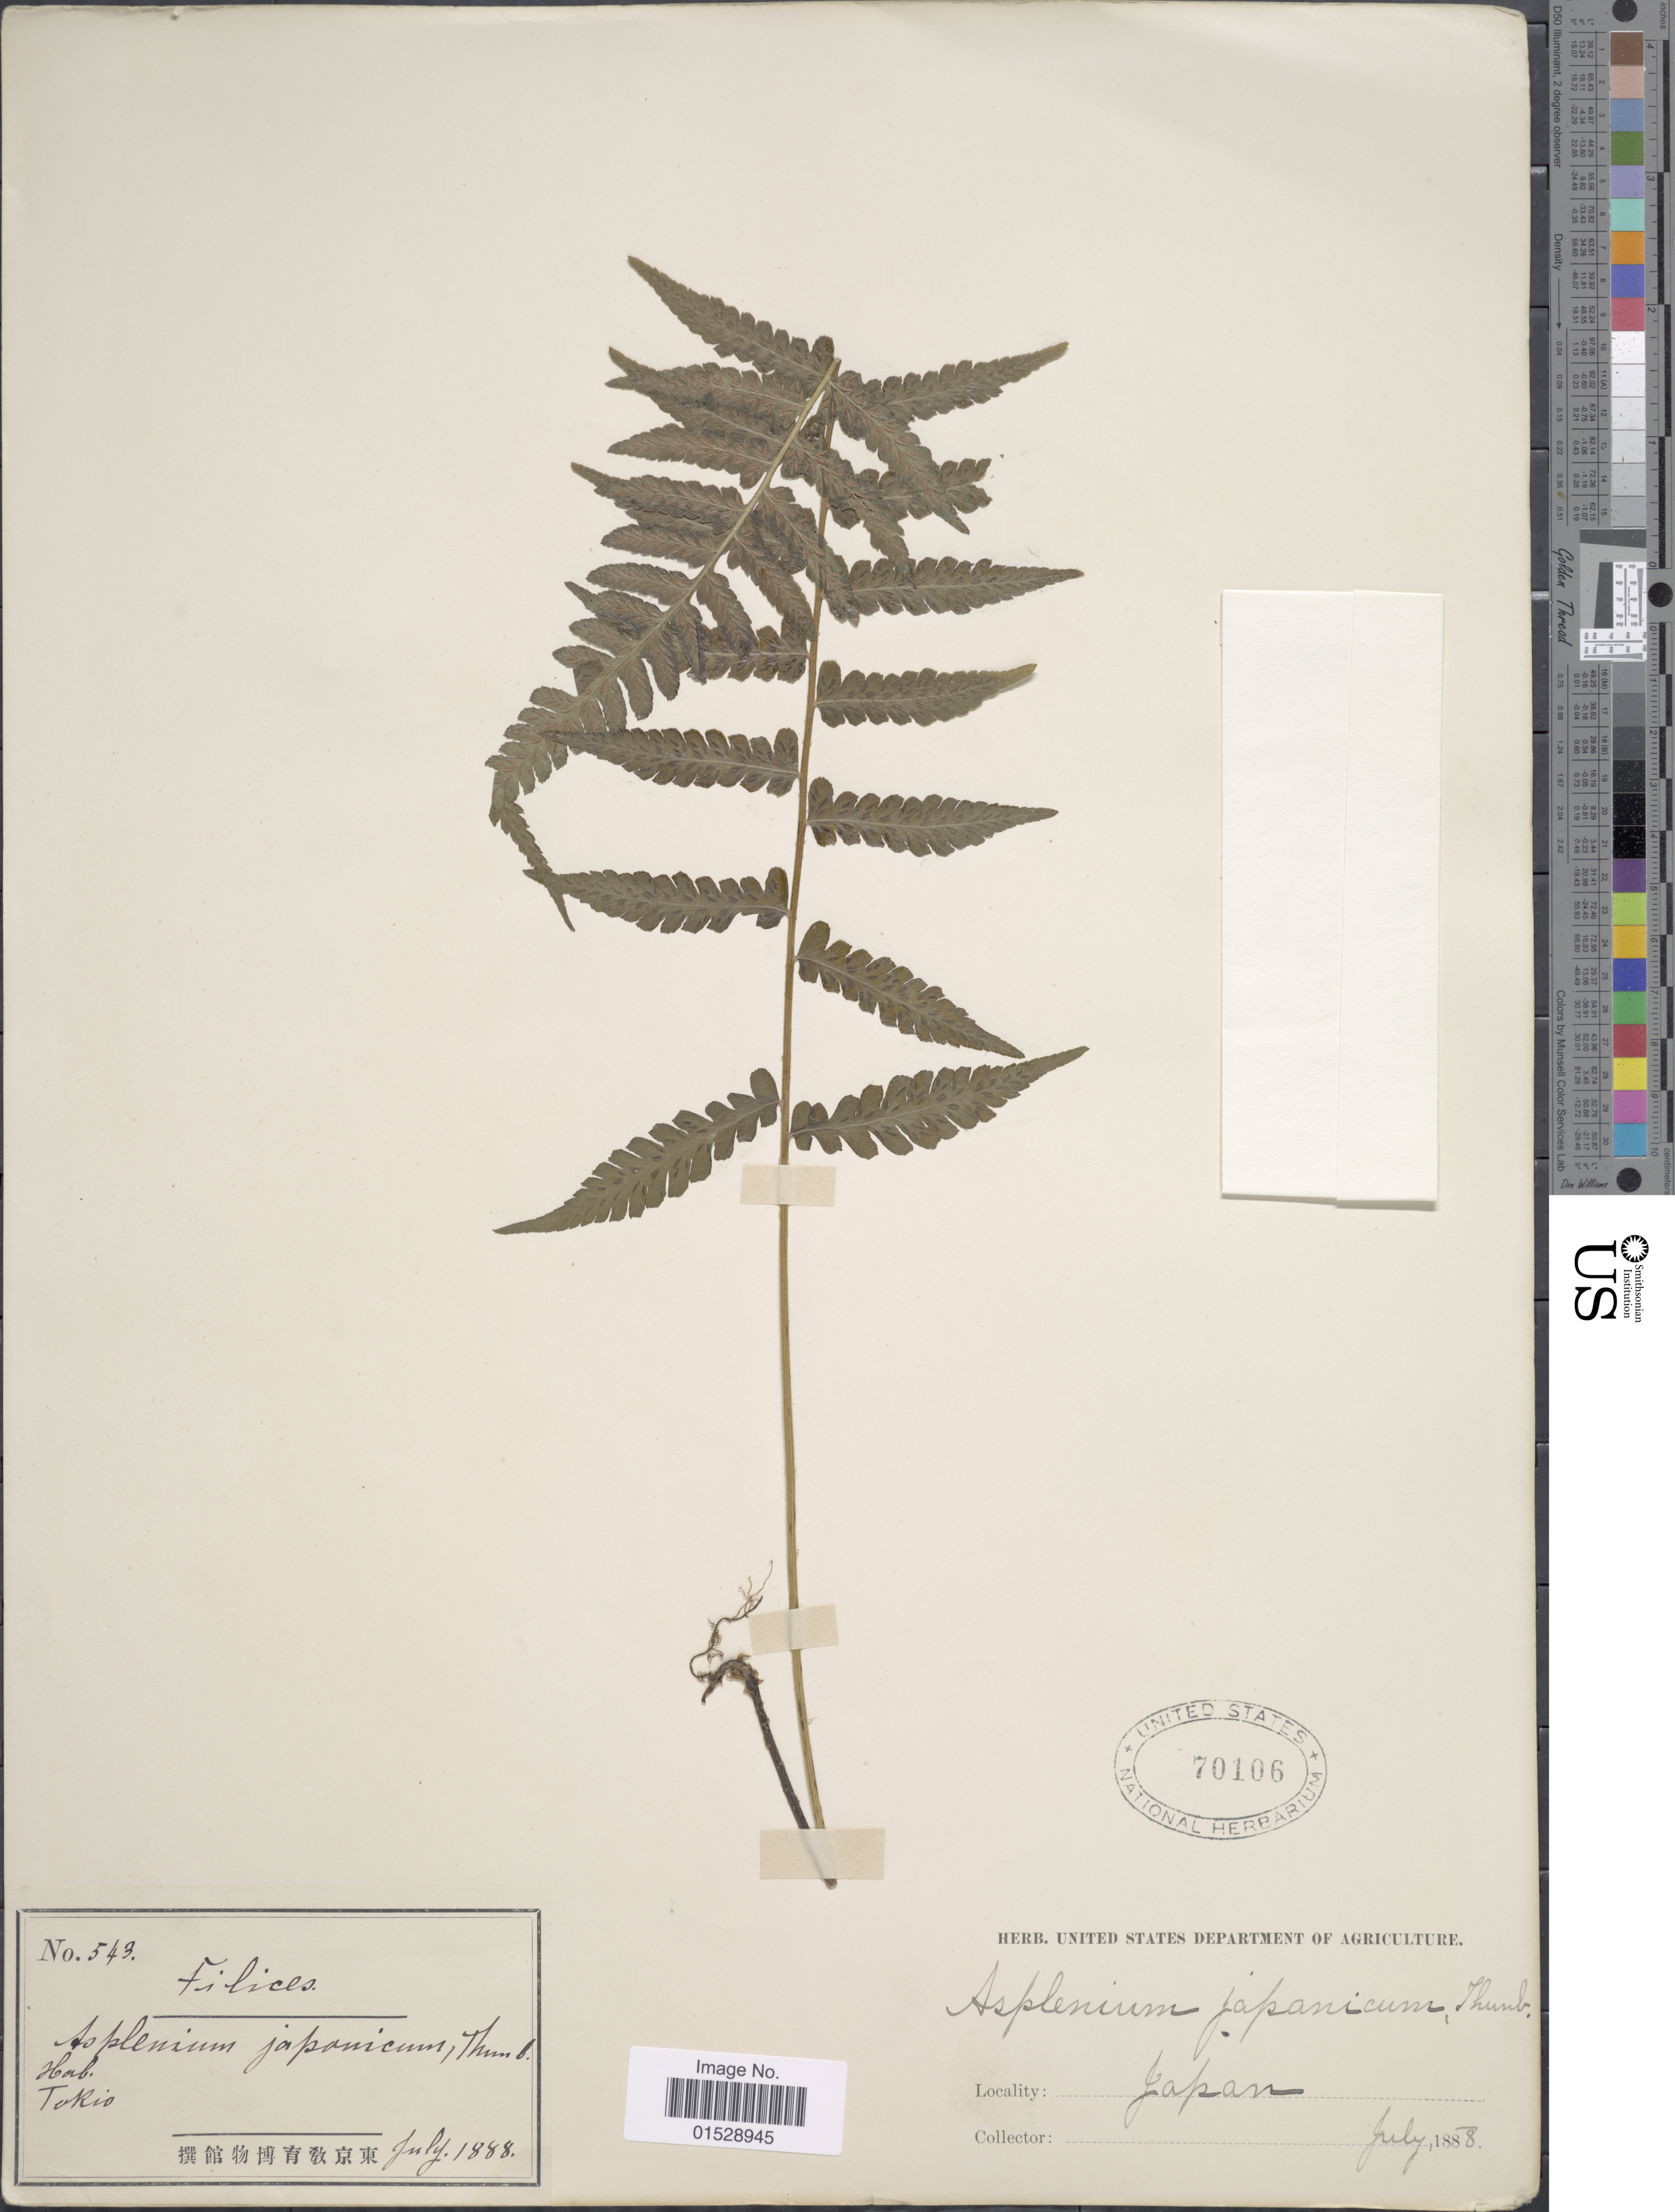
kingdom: Plantae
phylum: Tracheophyta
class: Polypodiopsida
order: Polypodiales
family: Athyriaceae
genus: Deparia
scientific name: Deparia japonica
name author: (Thunb.) M. Kato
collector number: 543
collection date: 1888-07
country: Japan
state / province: Tokyo, Federal City of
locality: Tokio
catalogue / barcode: US 70106